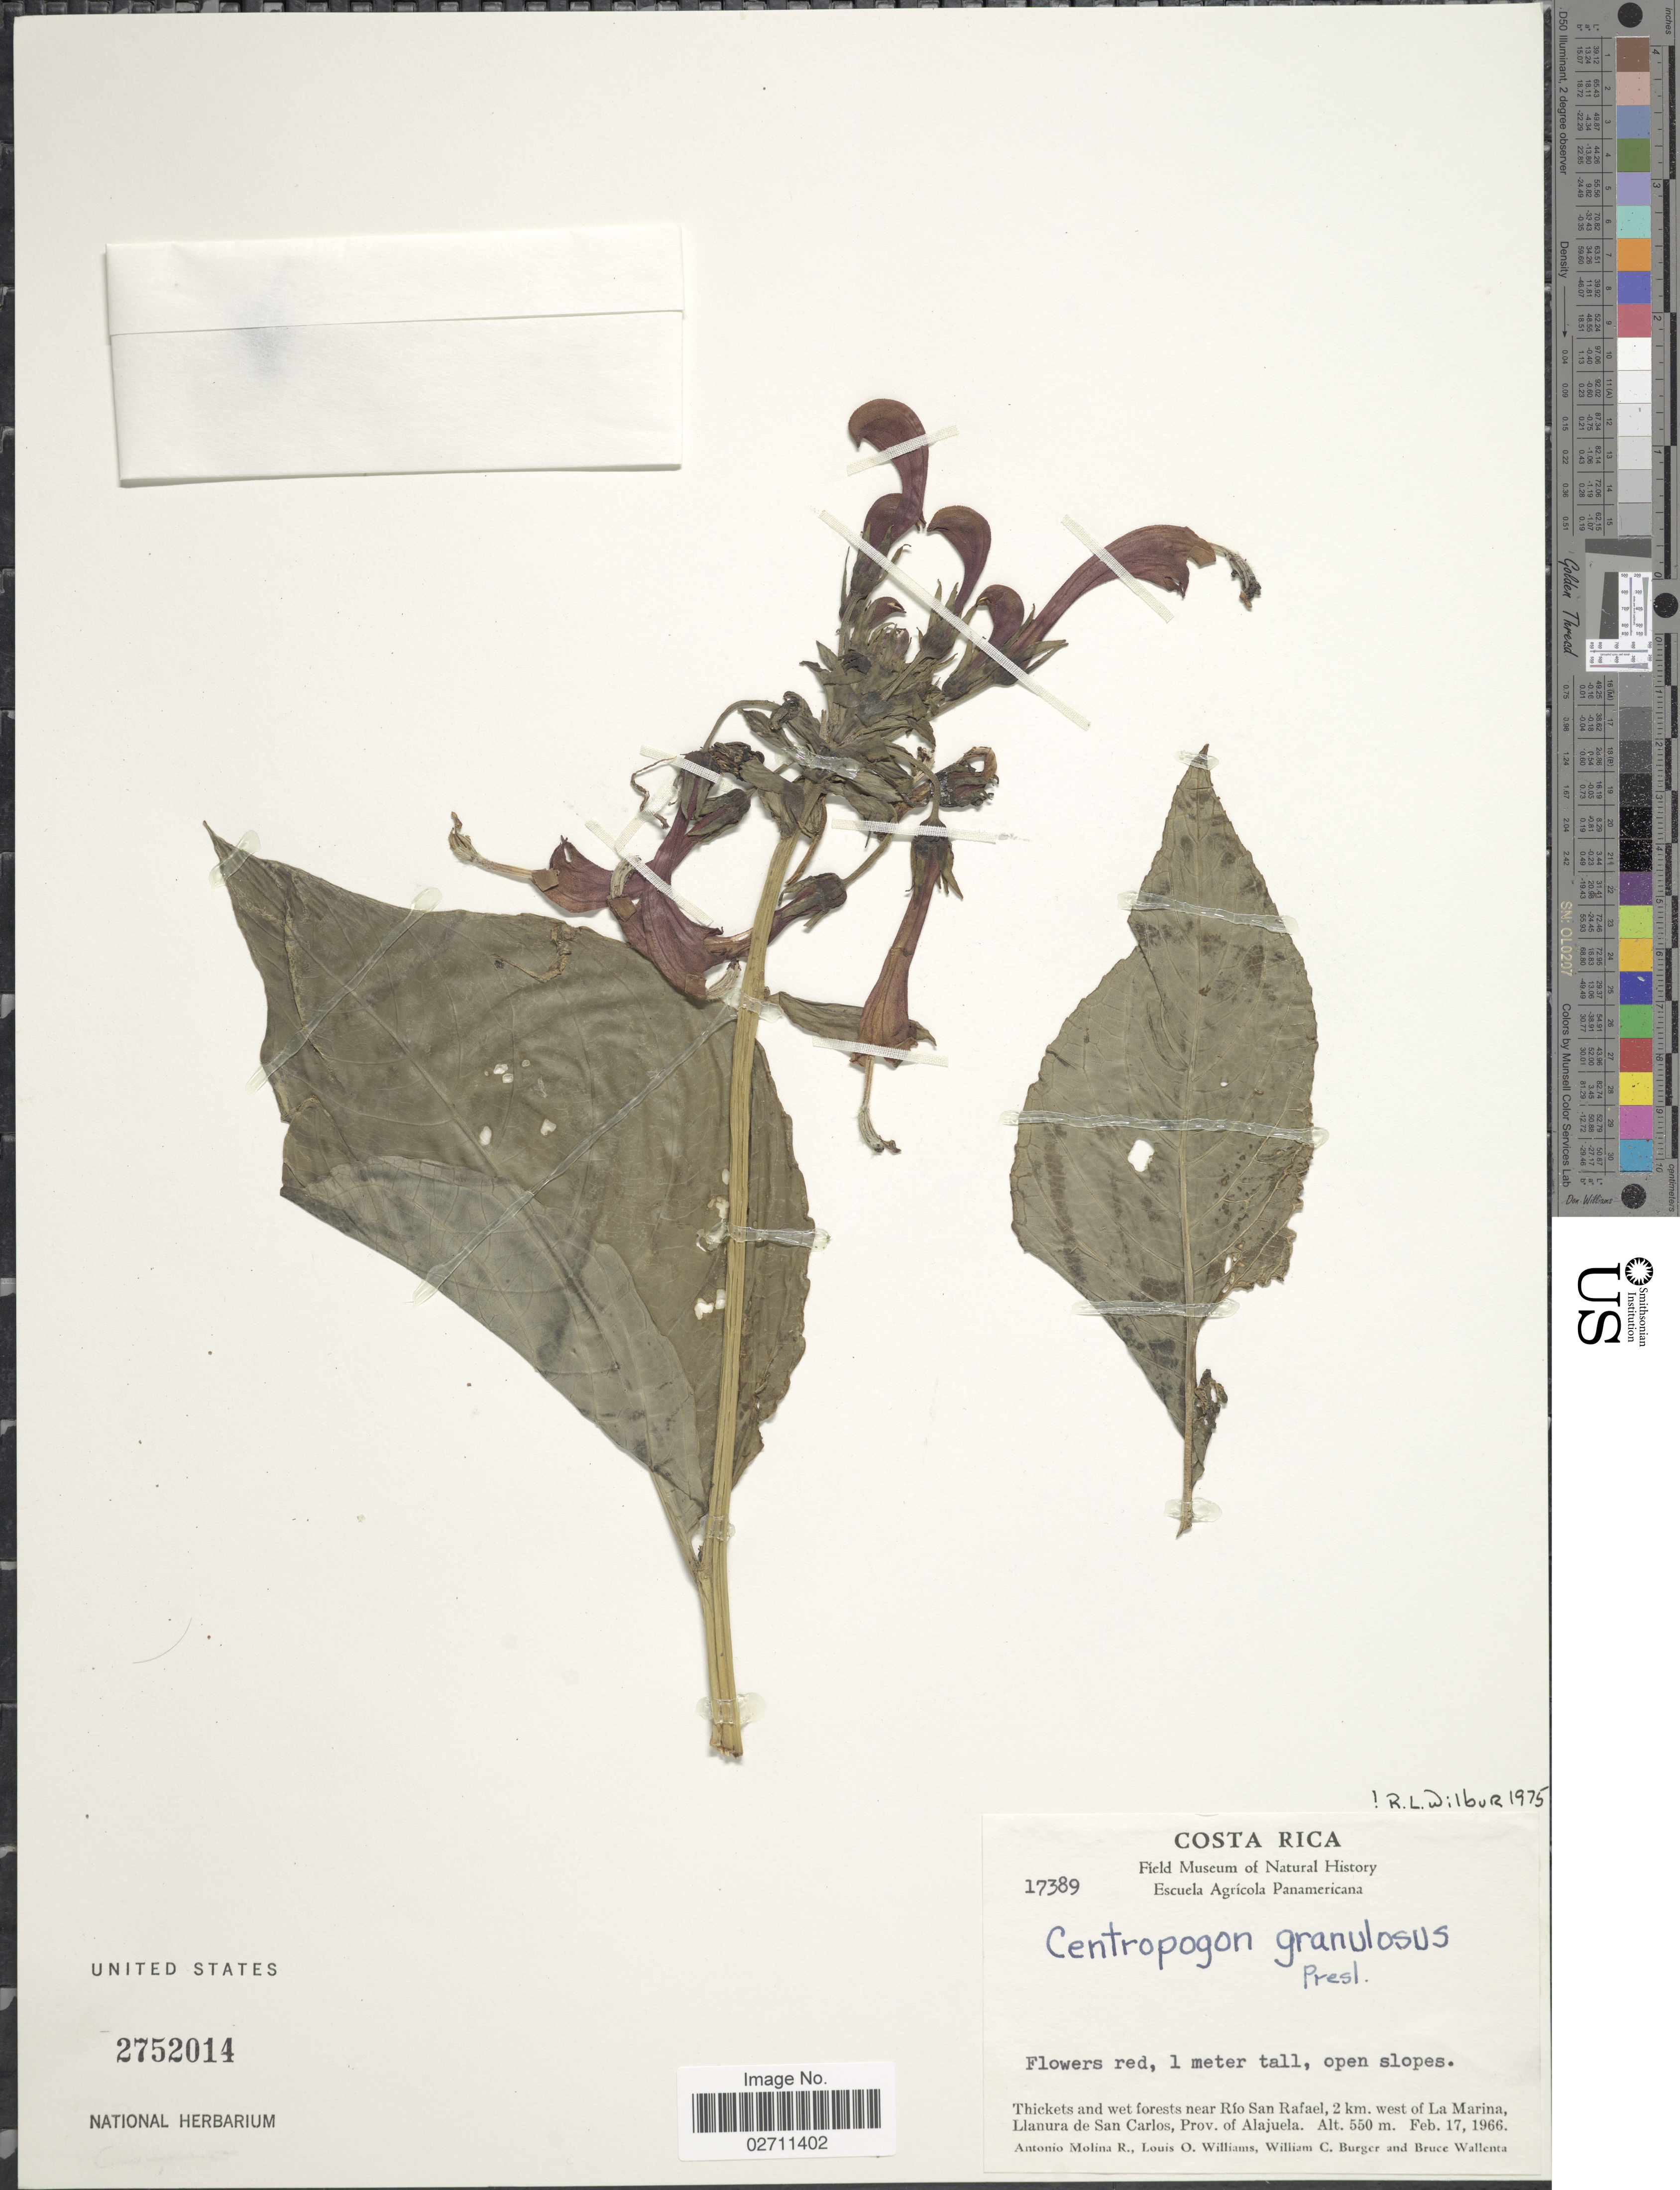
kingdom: Plantae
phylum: Tracheophyta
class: Magnoliopsida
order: Asterales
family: Campanulaceae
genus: Centropogon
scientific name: Centropogon granulosus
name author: C. Presl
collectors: A. Molina R., L. O. Williams, W. Burger & B. Wallenta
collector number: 17389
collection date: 1966-02-17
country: Costa Rica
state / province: Alajuela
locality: Open slopes, Thickets and wet forests near Rio San Rafaelm 2 km. west of La Marina, Llanura de San Carlos.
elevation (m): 550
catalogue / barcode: US 2752014